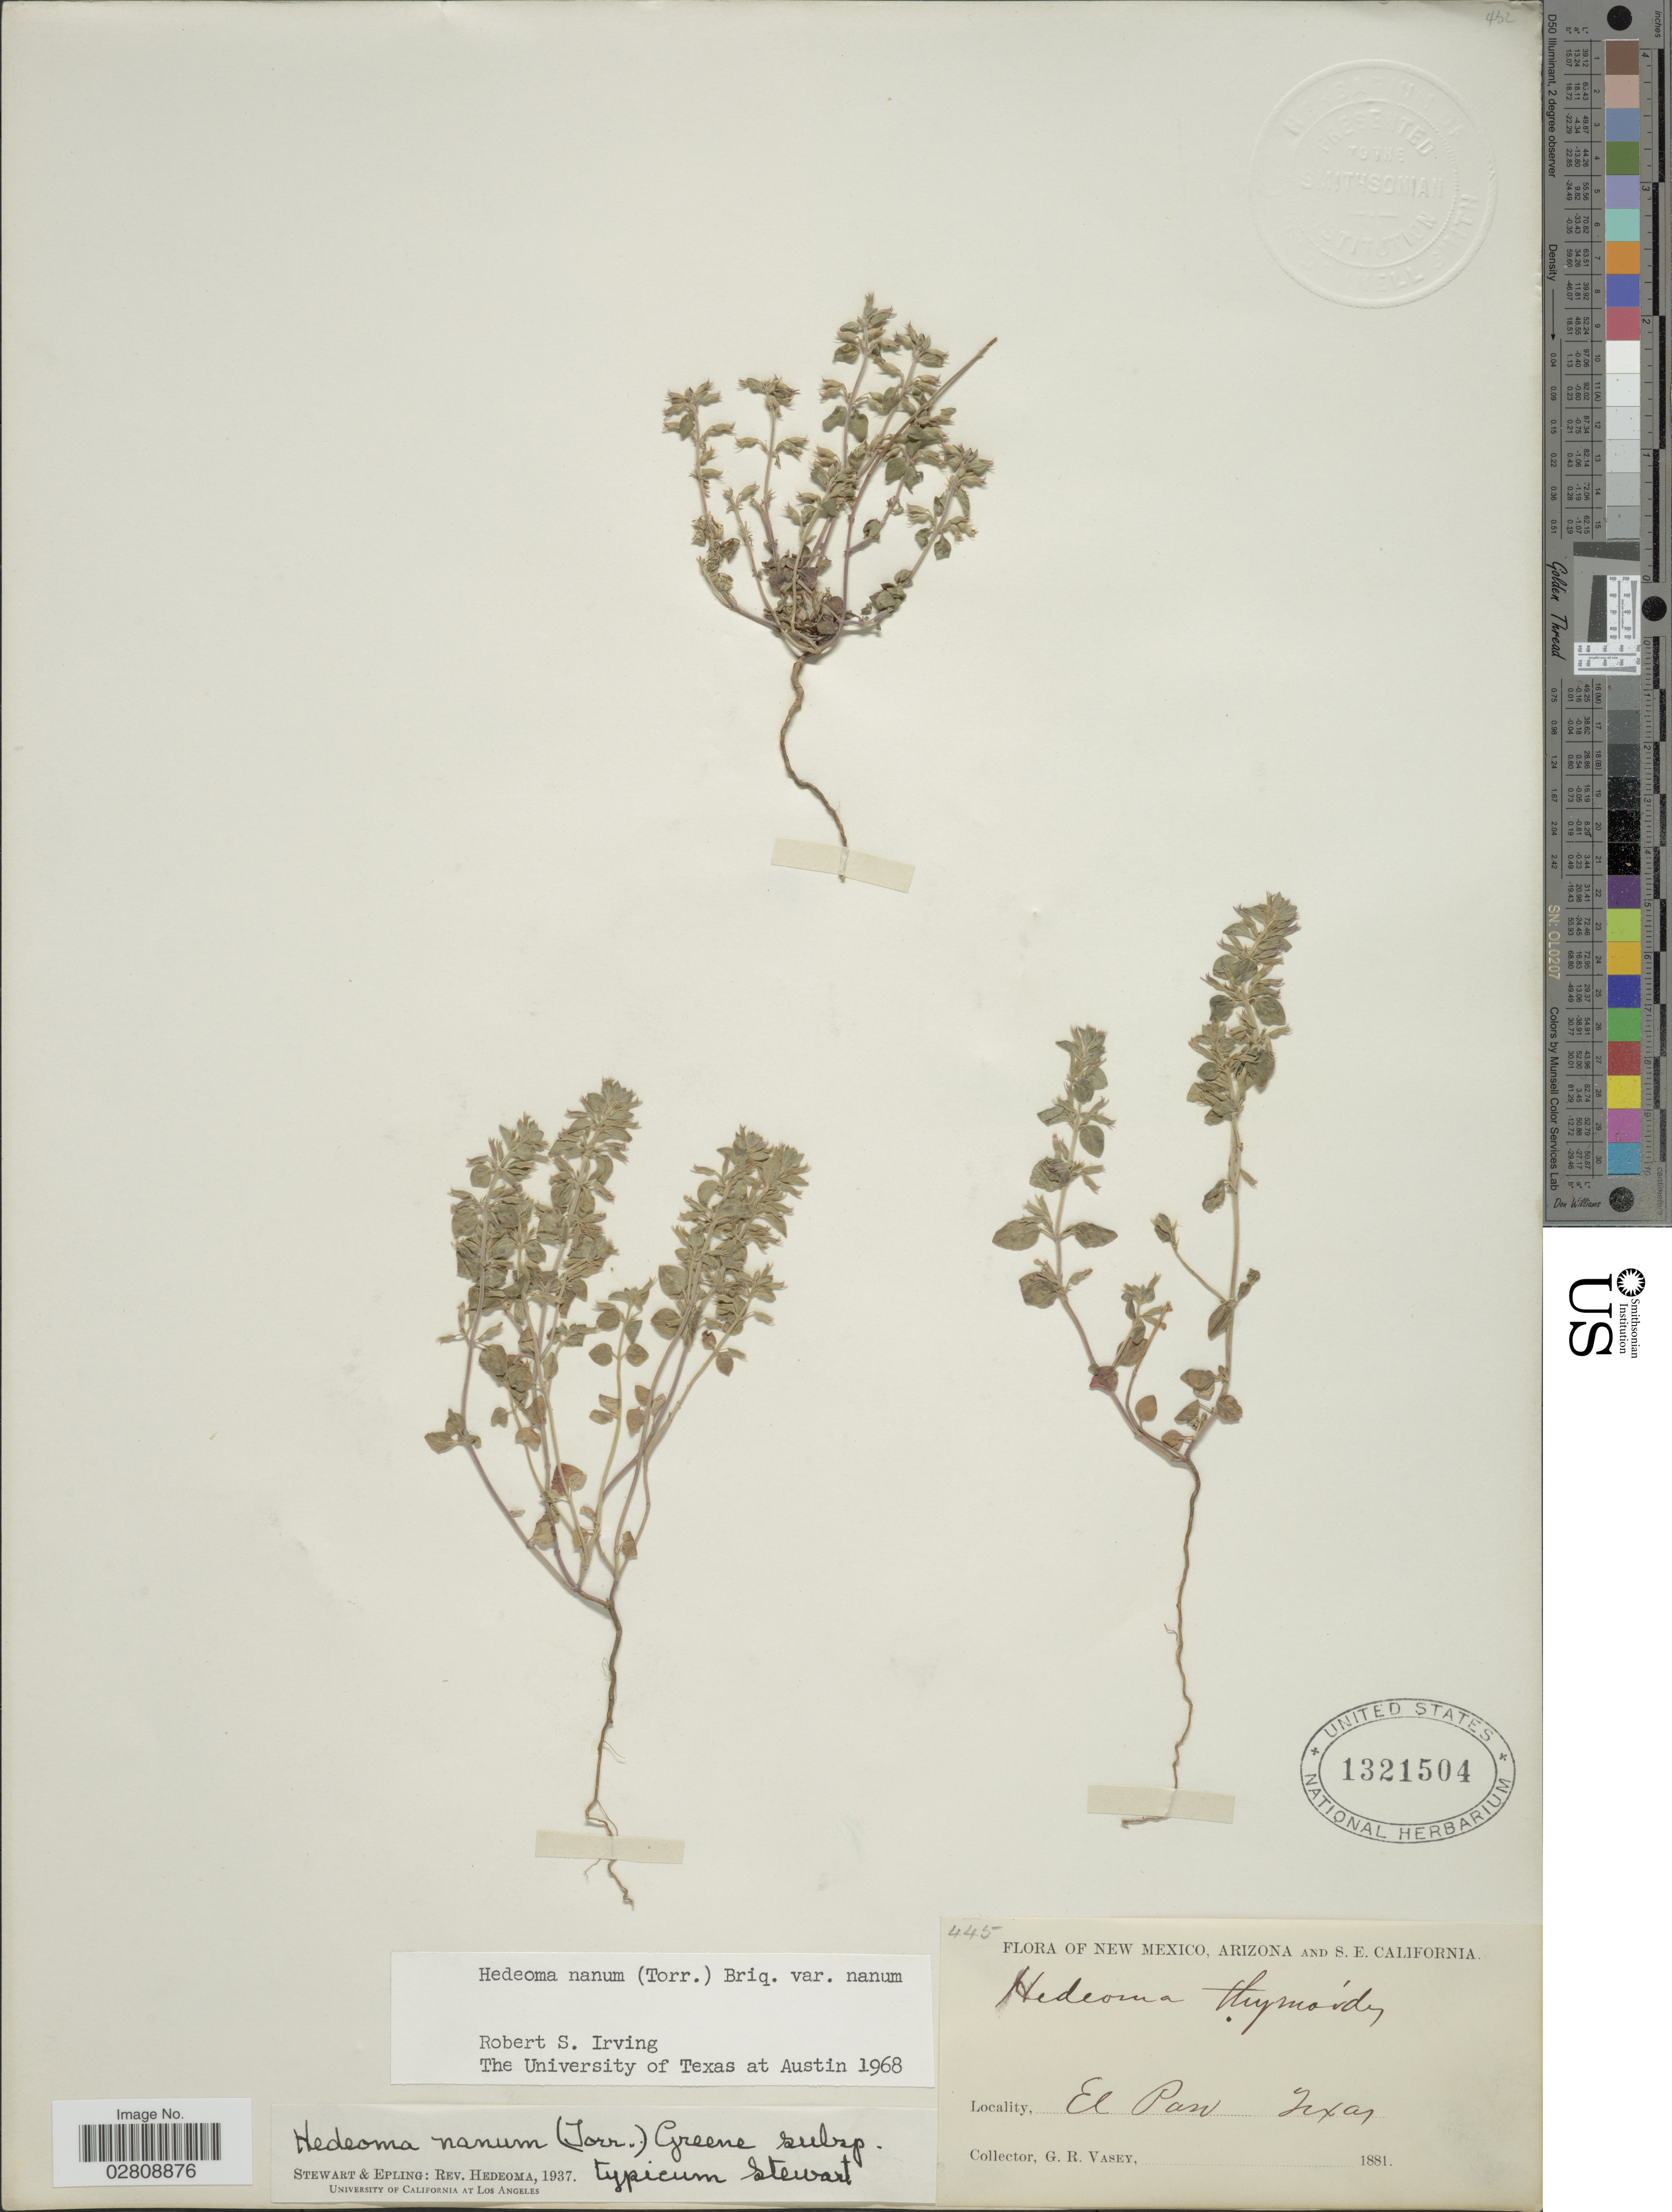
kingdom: Plantae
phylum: Tracheophyta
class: Magnoliopsida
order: Lamiales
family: Lamiaceae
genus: Hedeoma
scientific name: Hedeoma nana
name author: (Torr.) Briq.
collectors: G. R. Vasey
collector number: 445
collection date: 1881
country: United States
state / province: Texas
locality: El Paso.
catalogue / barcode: US 1321504